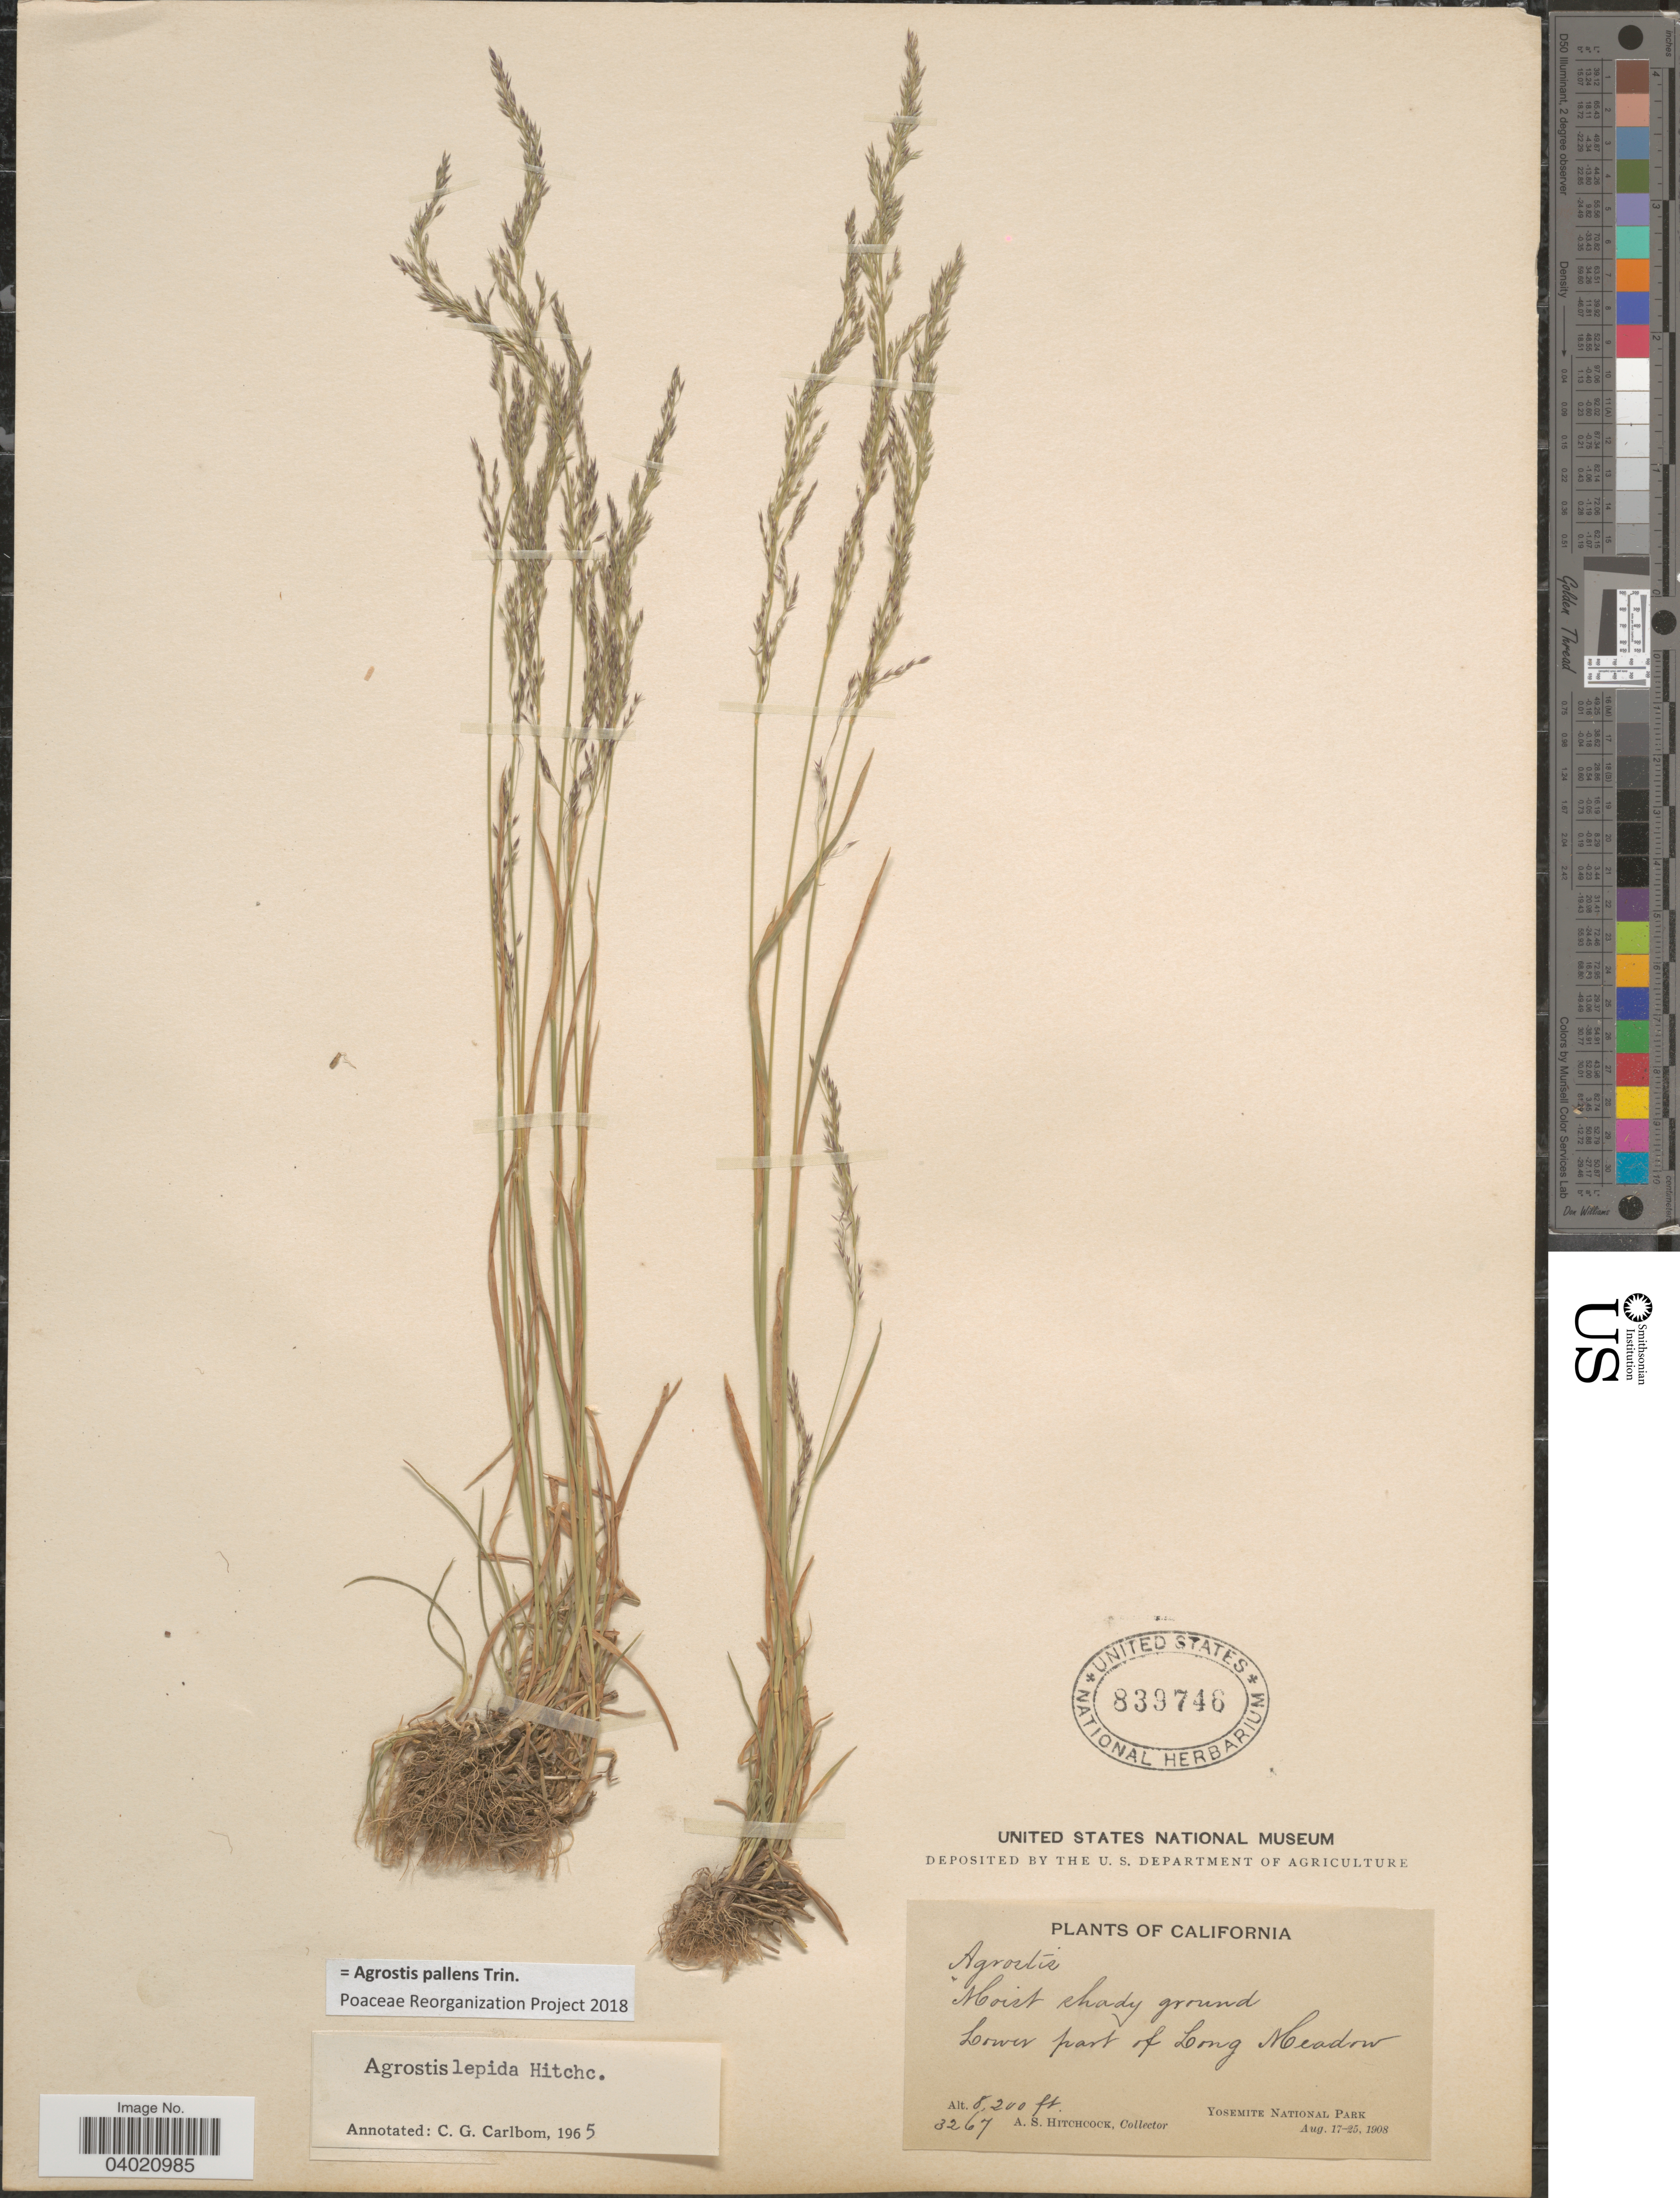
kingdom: Plantae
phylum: Tracheophyta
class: Liliopsida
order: Poales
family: Poaceae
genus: Agrostis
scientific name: Agrostis pallens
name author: Trin.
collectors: A. S. Hitchcock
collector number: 3267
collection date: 1908-08-17/1908-08-25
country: United States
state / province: California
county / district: Mariposa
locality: Lower part of Long Meadow. Yosemite National Park.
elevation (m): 2499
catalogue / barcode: US 839746